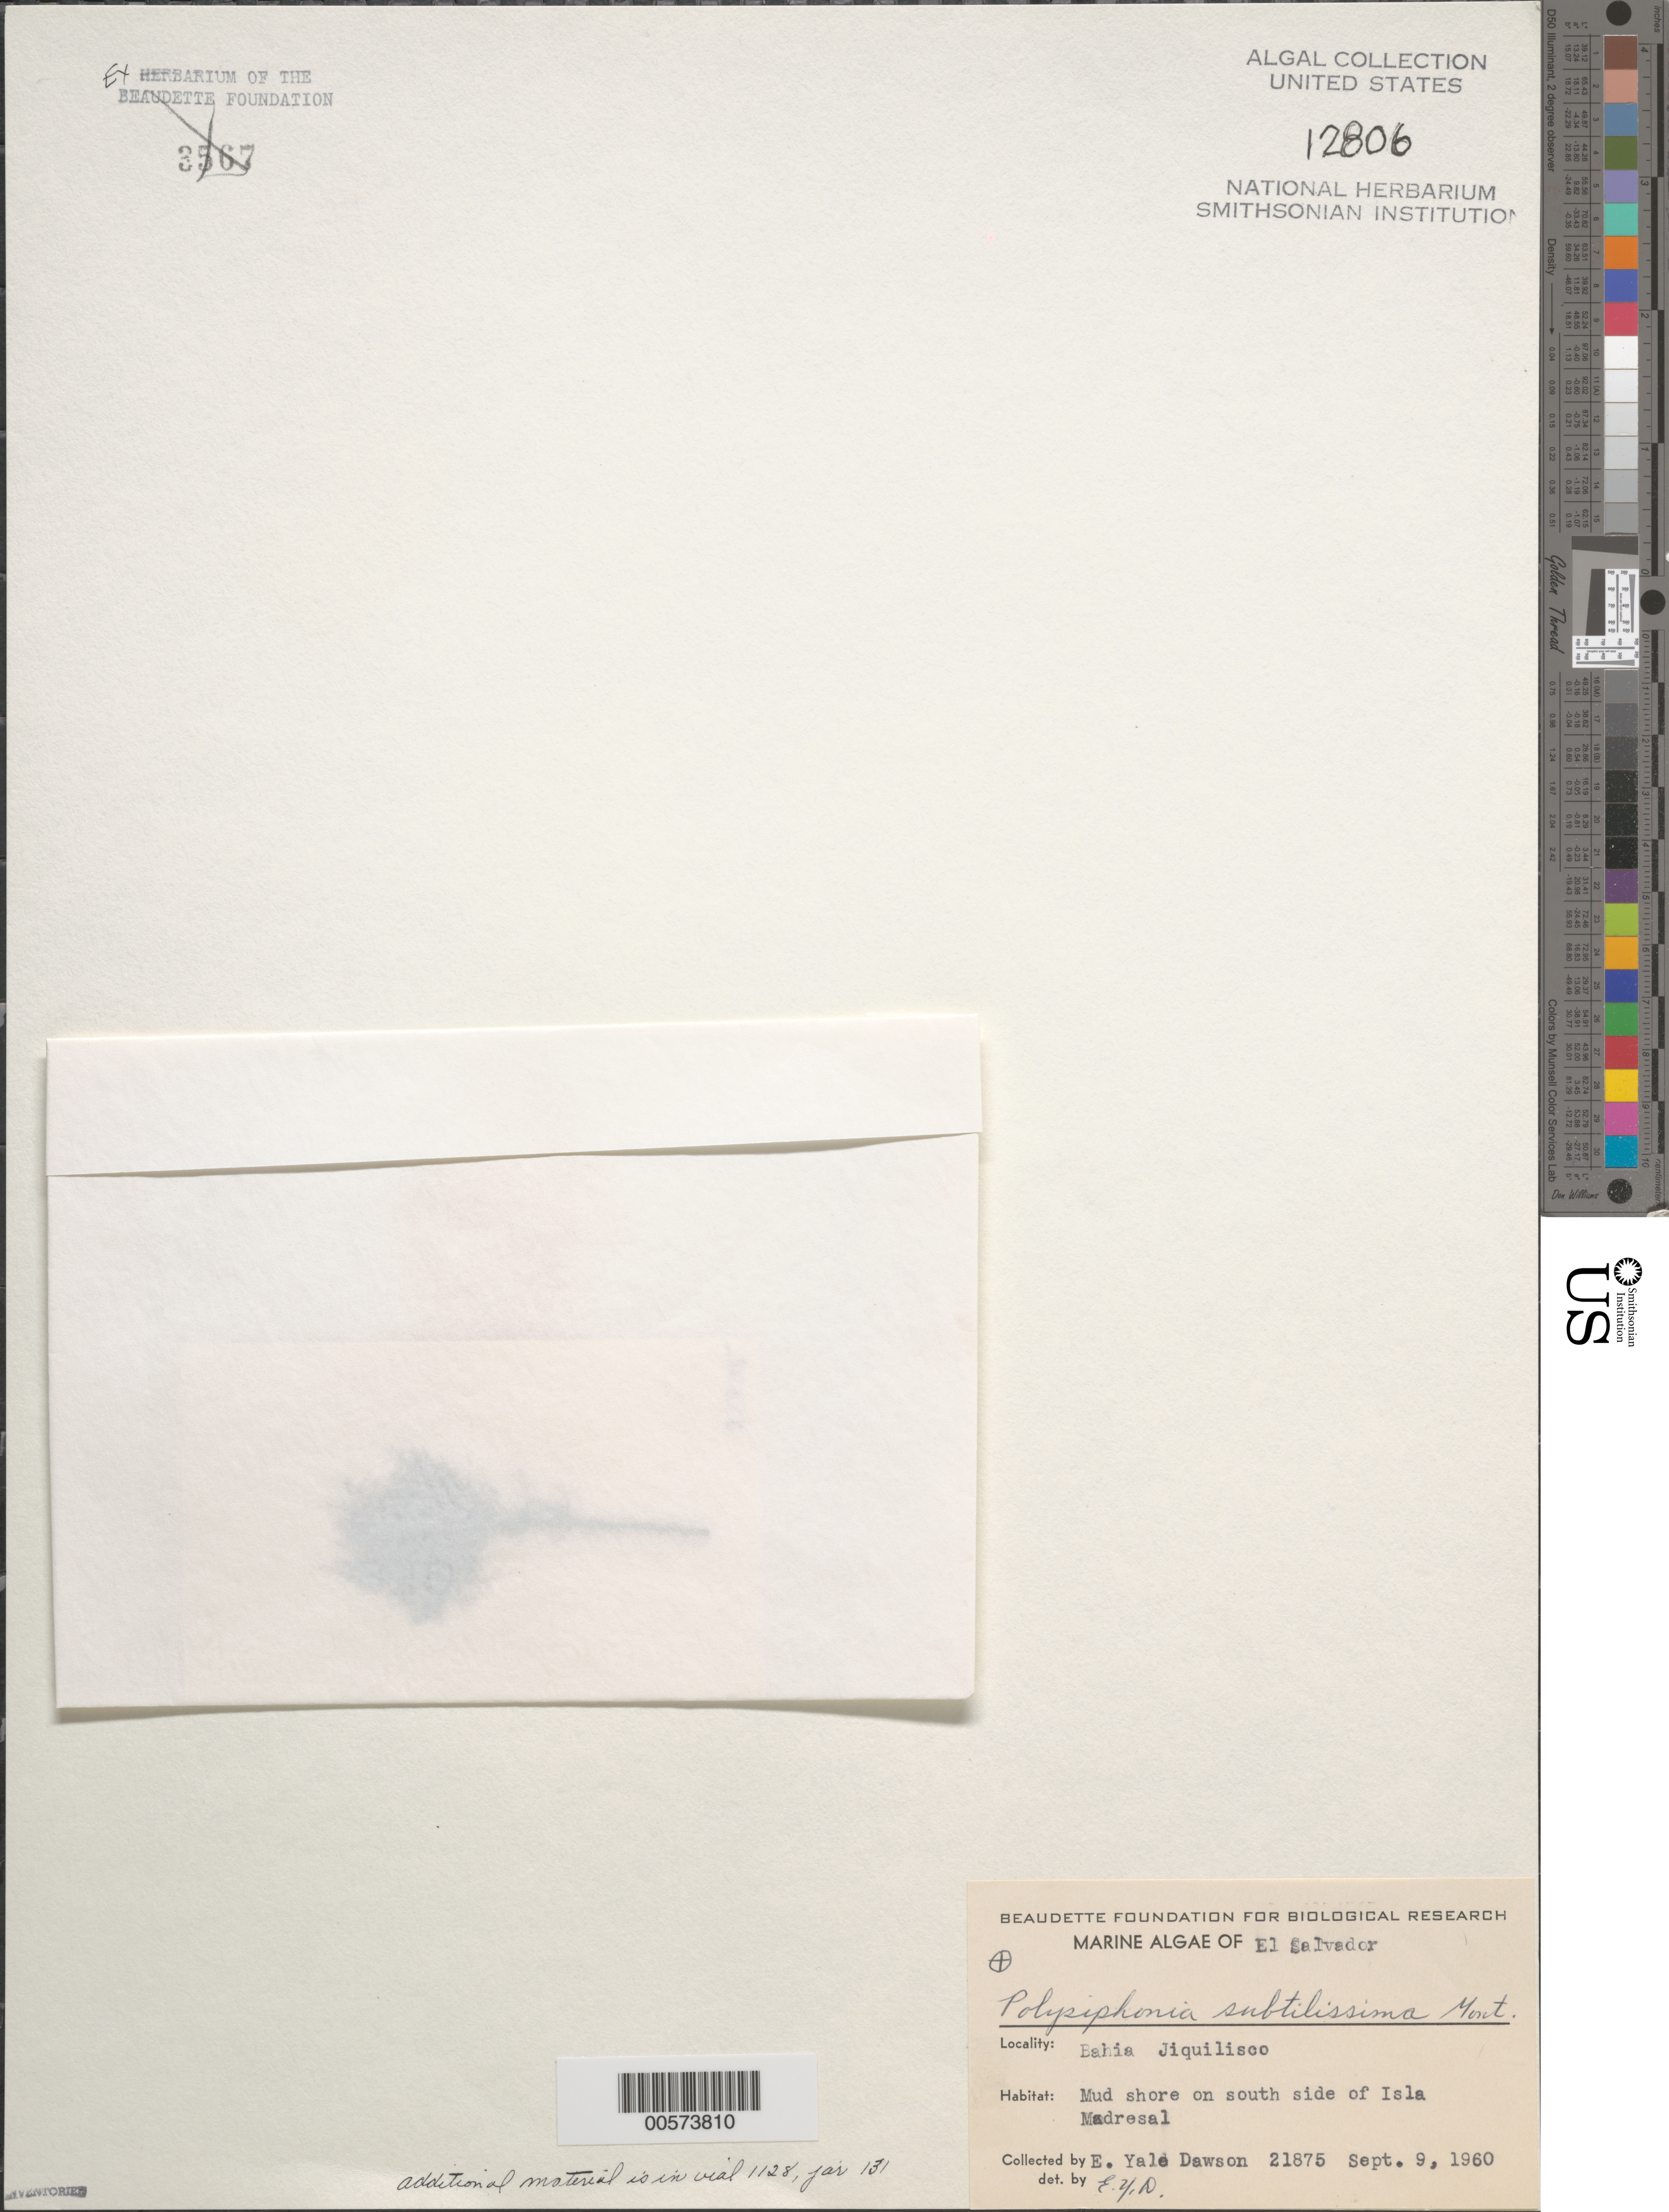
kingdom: Plantae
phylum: Rhodophyta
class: Florideophyceae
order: Ceramiales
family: Rhodomelaceae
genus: Polysiphonia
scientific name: Polysiphonia subtilissima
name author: Mont.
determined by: Dawson, E. Y.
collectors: E. Y. Dawson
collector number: EYD 21875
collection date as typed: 09 Sep 1960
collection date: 1960-09-09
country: El Salvador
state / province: Usulután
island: Isla Madresal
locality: Bahia Jiquilisco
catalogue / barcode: US 12806